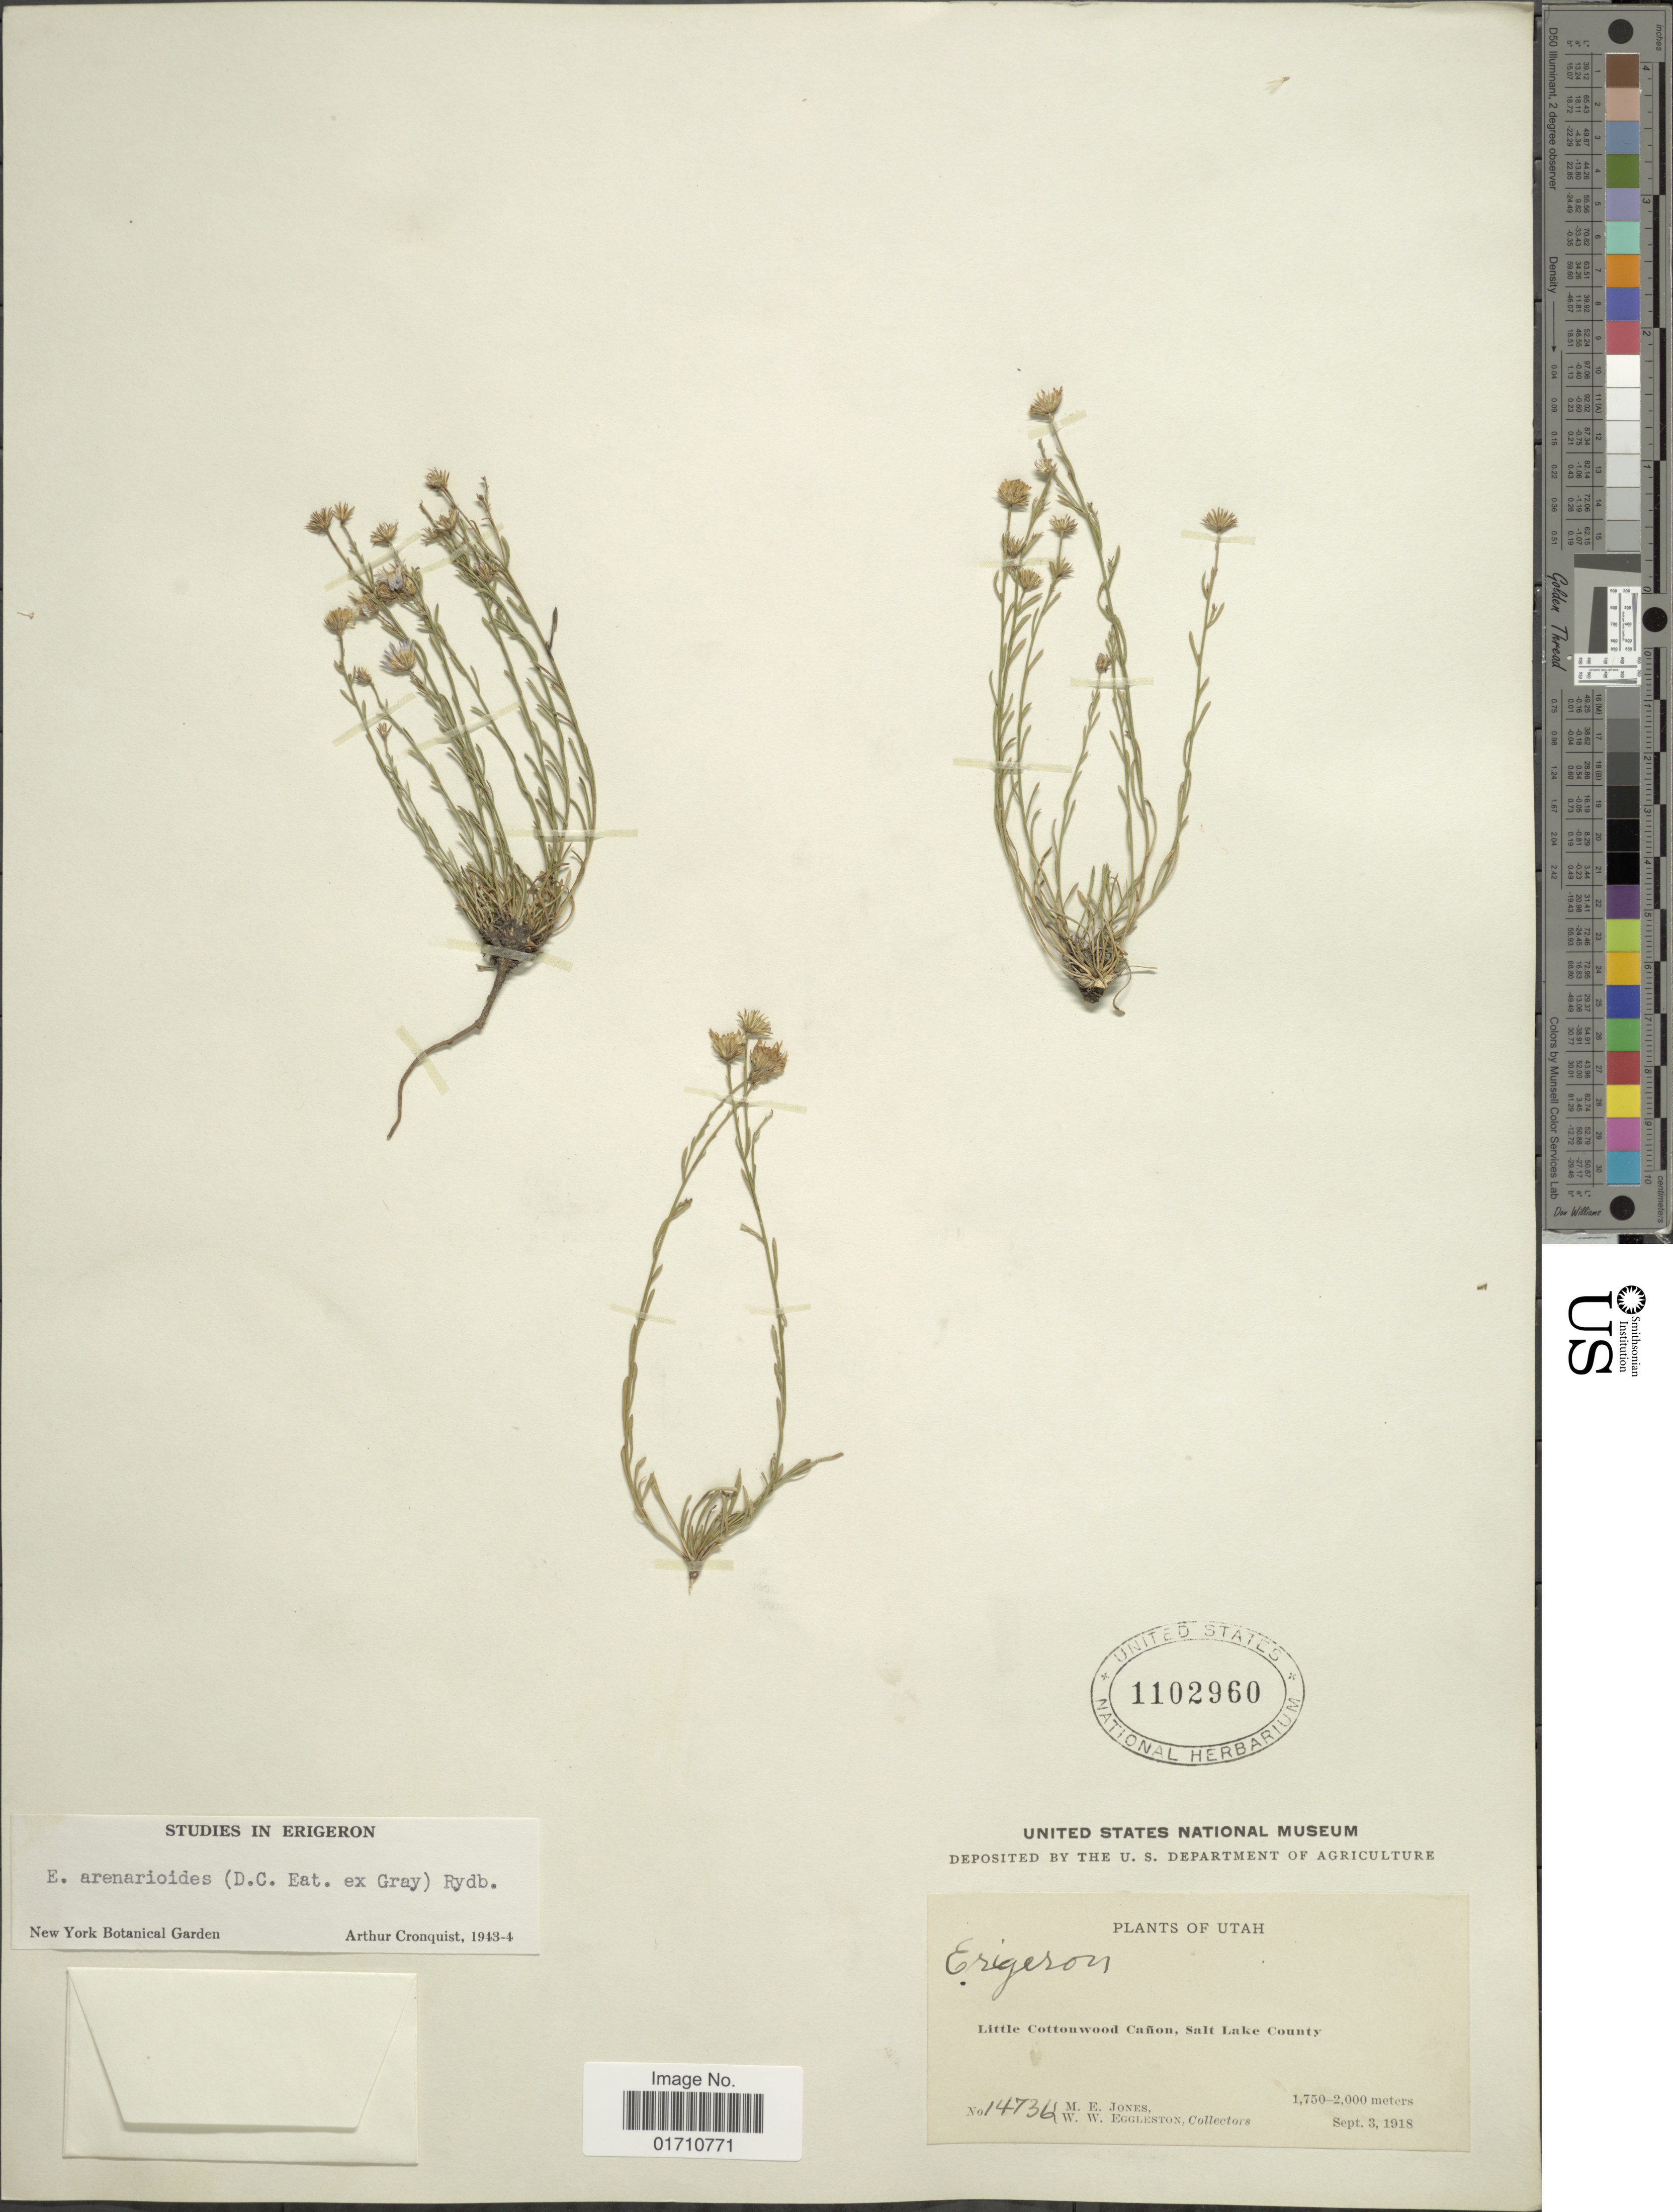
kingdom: Plantae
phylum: Tracheophyta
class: Magnoliopsida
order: Asterales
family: Asteraceae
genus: Erigeron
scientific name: Erigeron arenarioides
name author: (D.C. Eaton) Rydb.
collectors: M. E. Jones & W. W. Eggleston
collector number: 14736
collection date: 1918-09-03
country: United States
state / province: Utah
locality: Little Cottonwood Cañon, Salt Lake County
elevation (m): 1750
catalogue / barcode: US 1102960